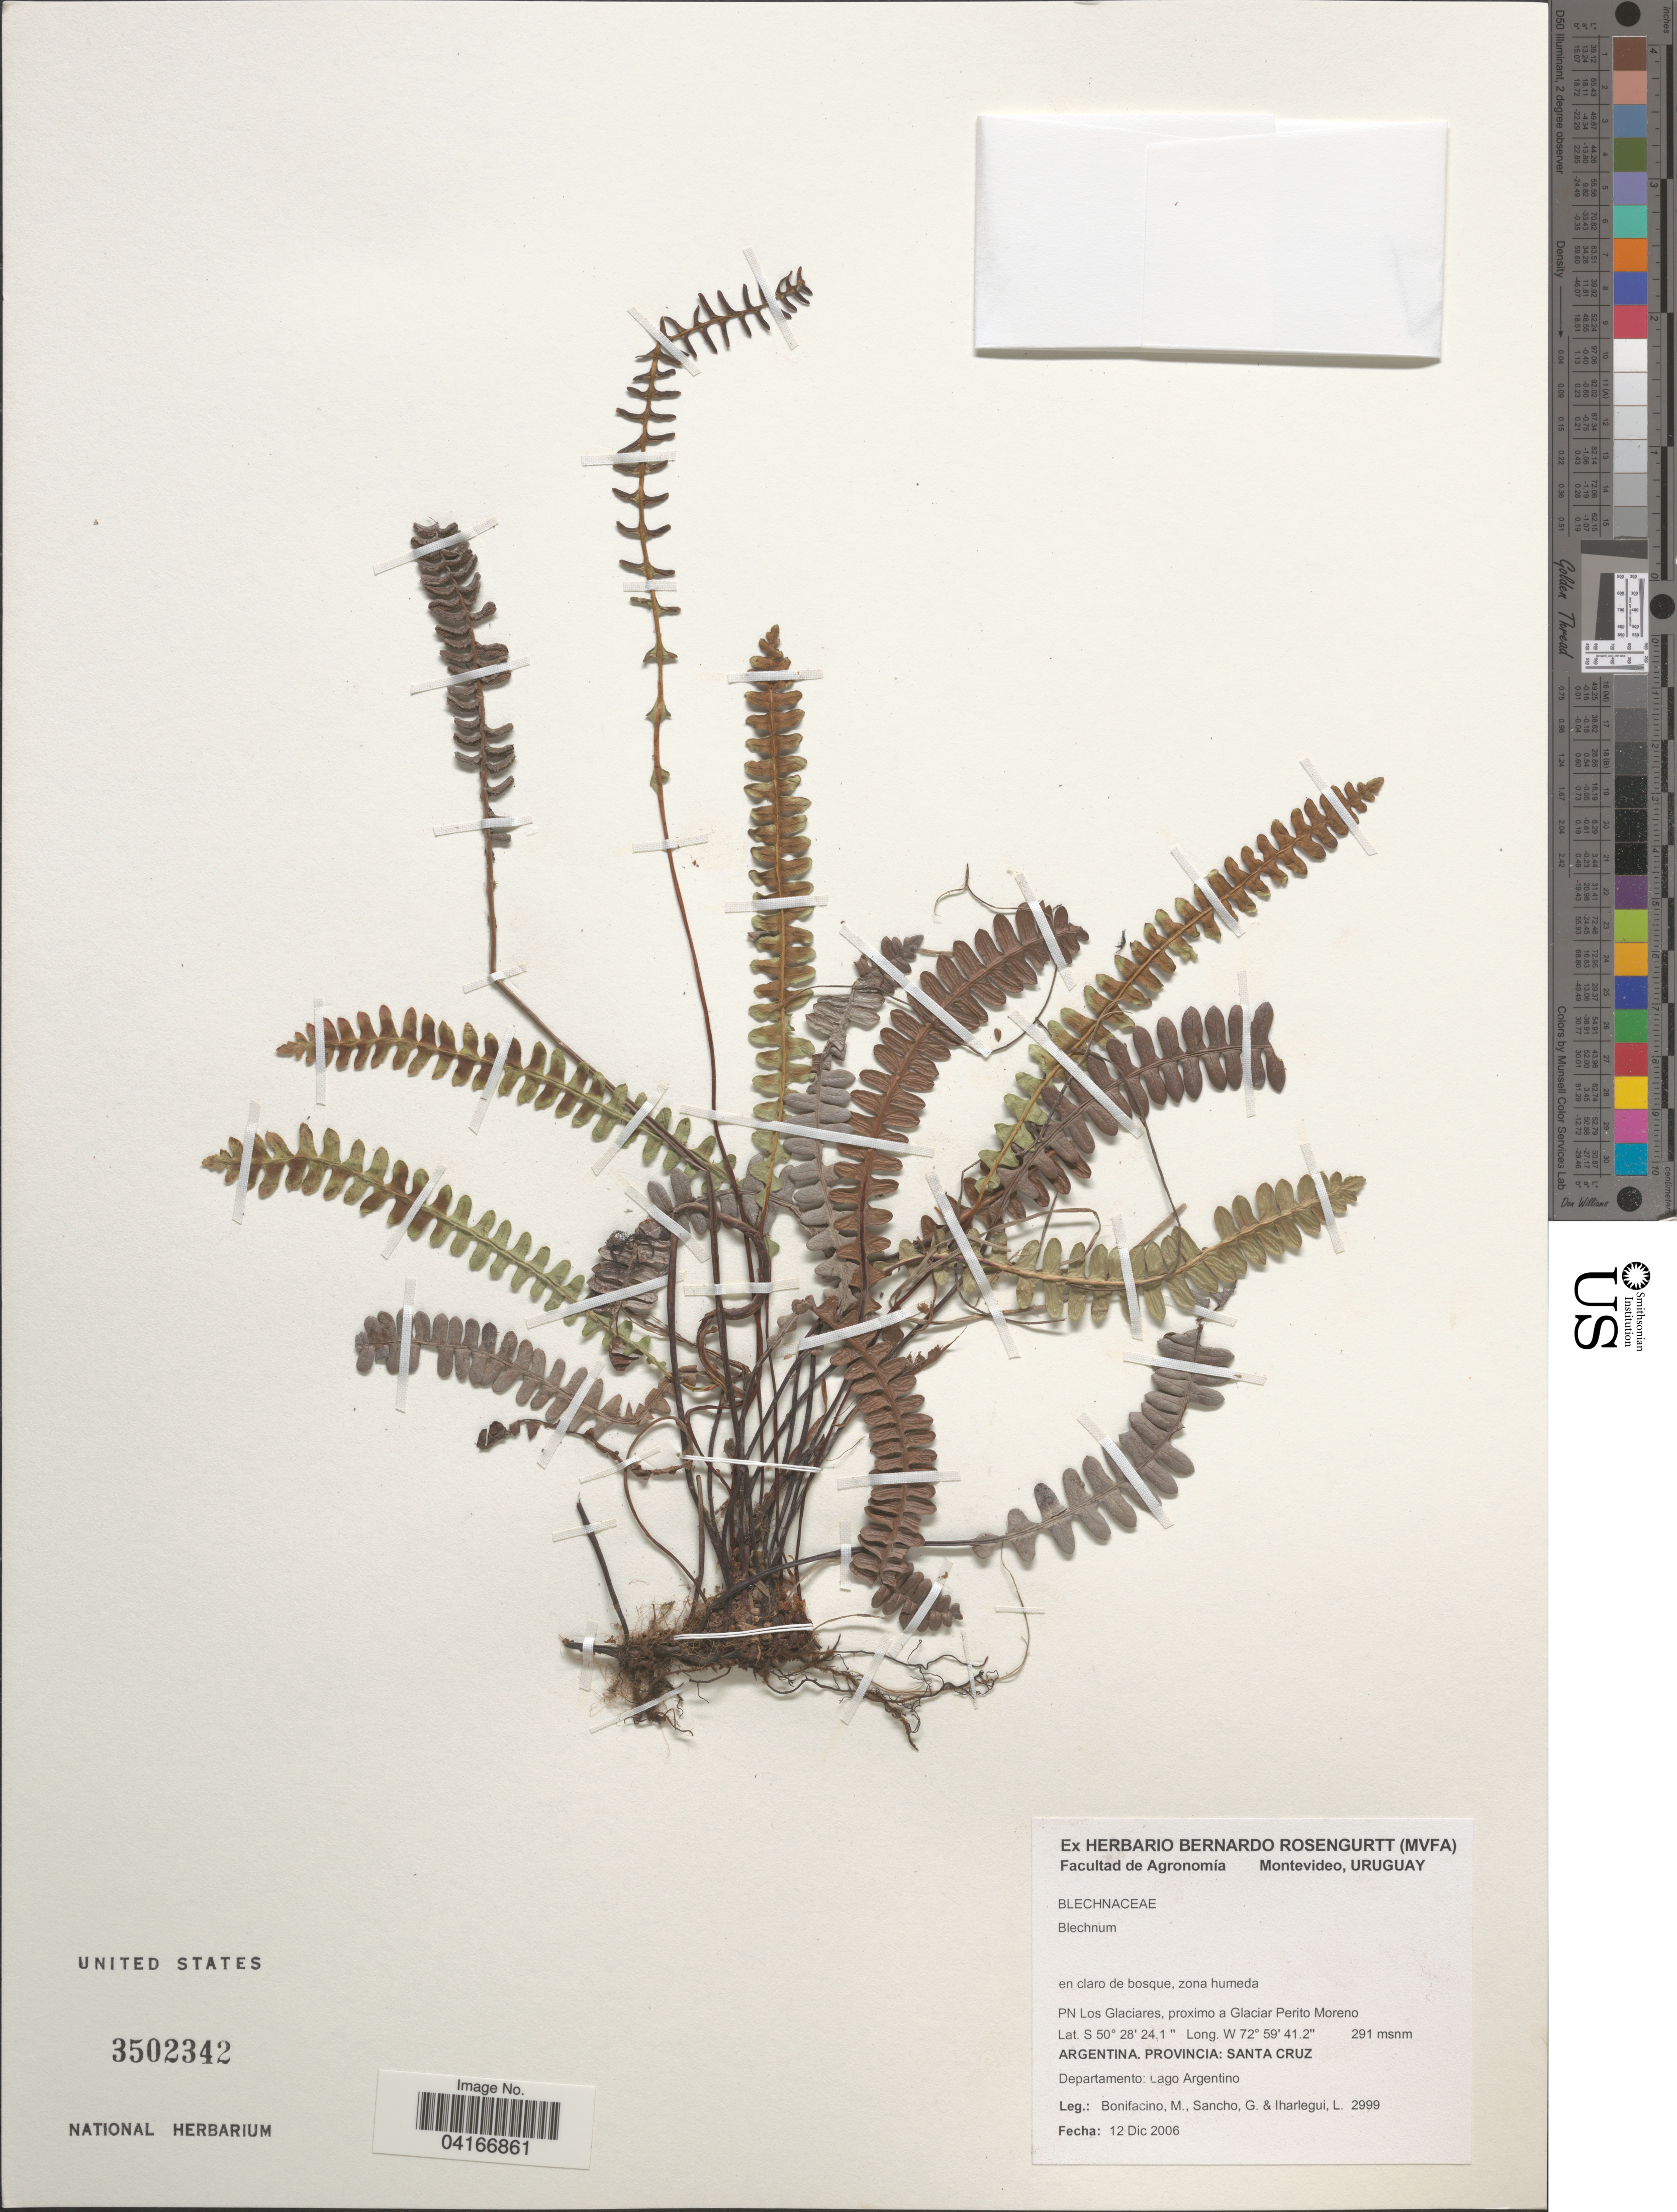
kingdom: Plantae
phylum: Tracheophyta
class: Polypodiopsida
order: Polypodiales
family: Blechnaceae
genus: Blechnum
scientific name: Blechnum sp.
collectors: M. Bonifacino, G. Sancho & L. Iharlegui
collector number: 2999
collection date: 2006-12-12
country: Argentina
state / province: Santa Cruz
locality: PN Los Glaciares, proximo a Glaciar Perito Moreno. Departamento: Lago Argentino.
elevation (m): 291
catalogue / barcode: US 3502342